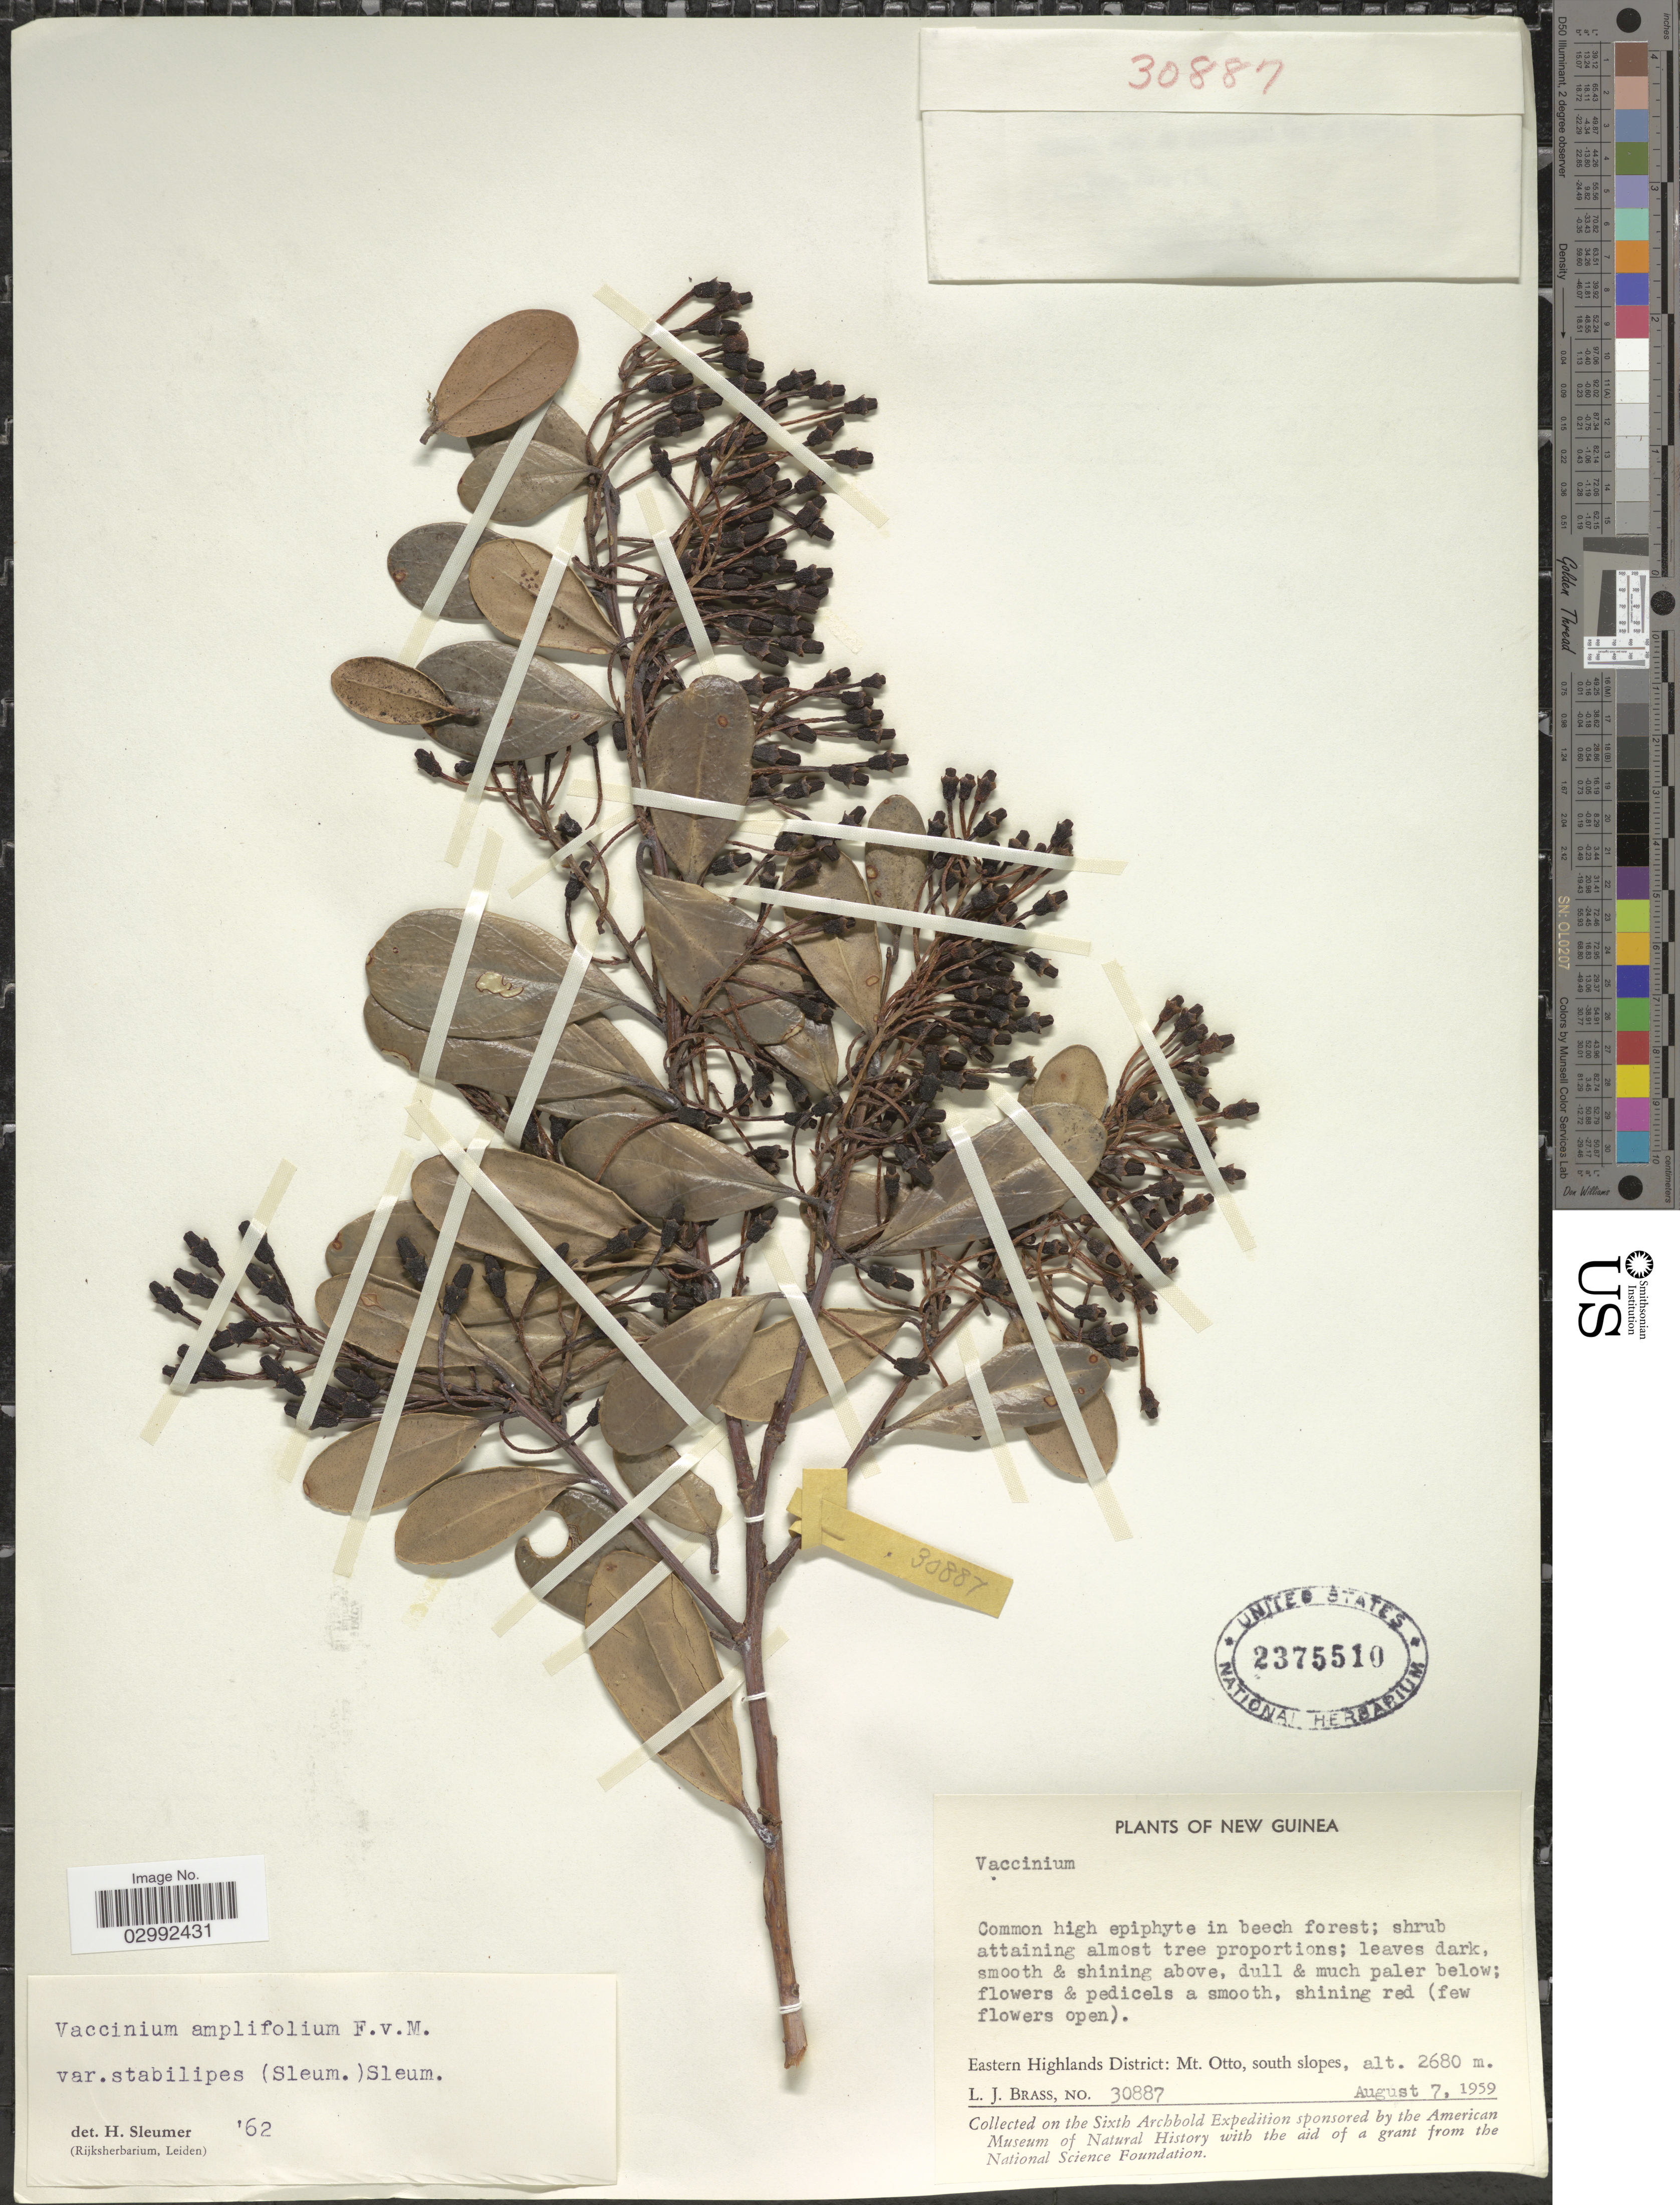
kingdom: Plantae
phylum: Tracheophyta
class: Magnoliopsida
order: Ericales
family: Ericaceae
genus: Vaccinium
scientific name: Vaccinium amplifolium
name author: F. Muell.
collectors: L. J. Brass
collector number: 30887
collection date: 1959-08-07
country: Papua New Guinea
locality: New Guinea, Eastern Highlands District: Mt. Otto, south slopes.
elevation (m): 2680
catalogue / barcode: US 2375510